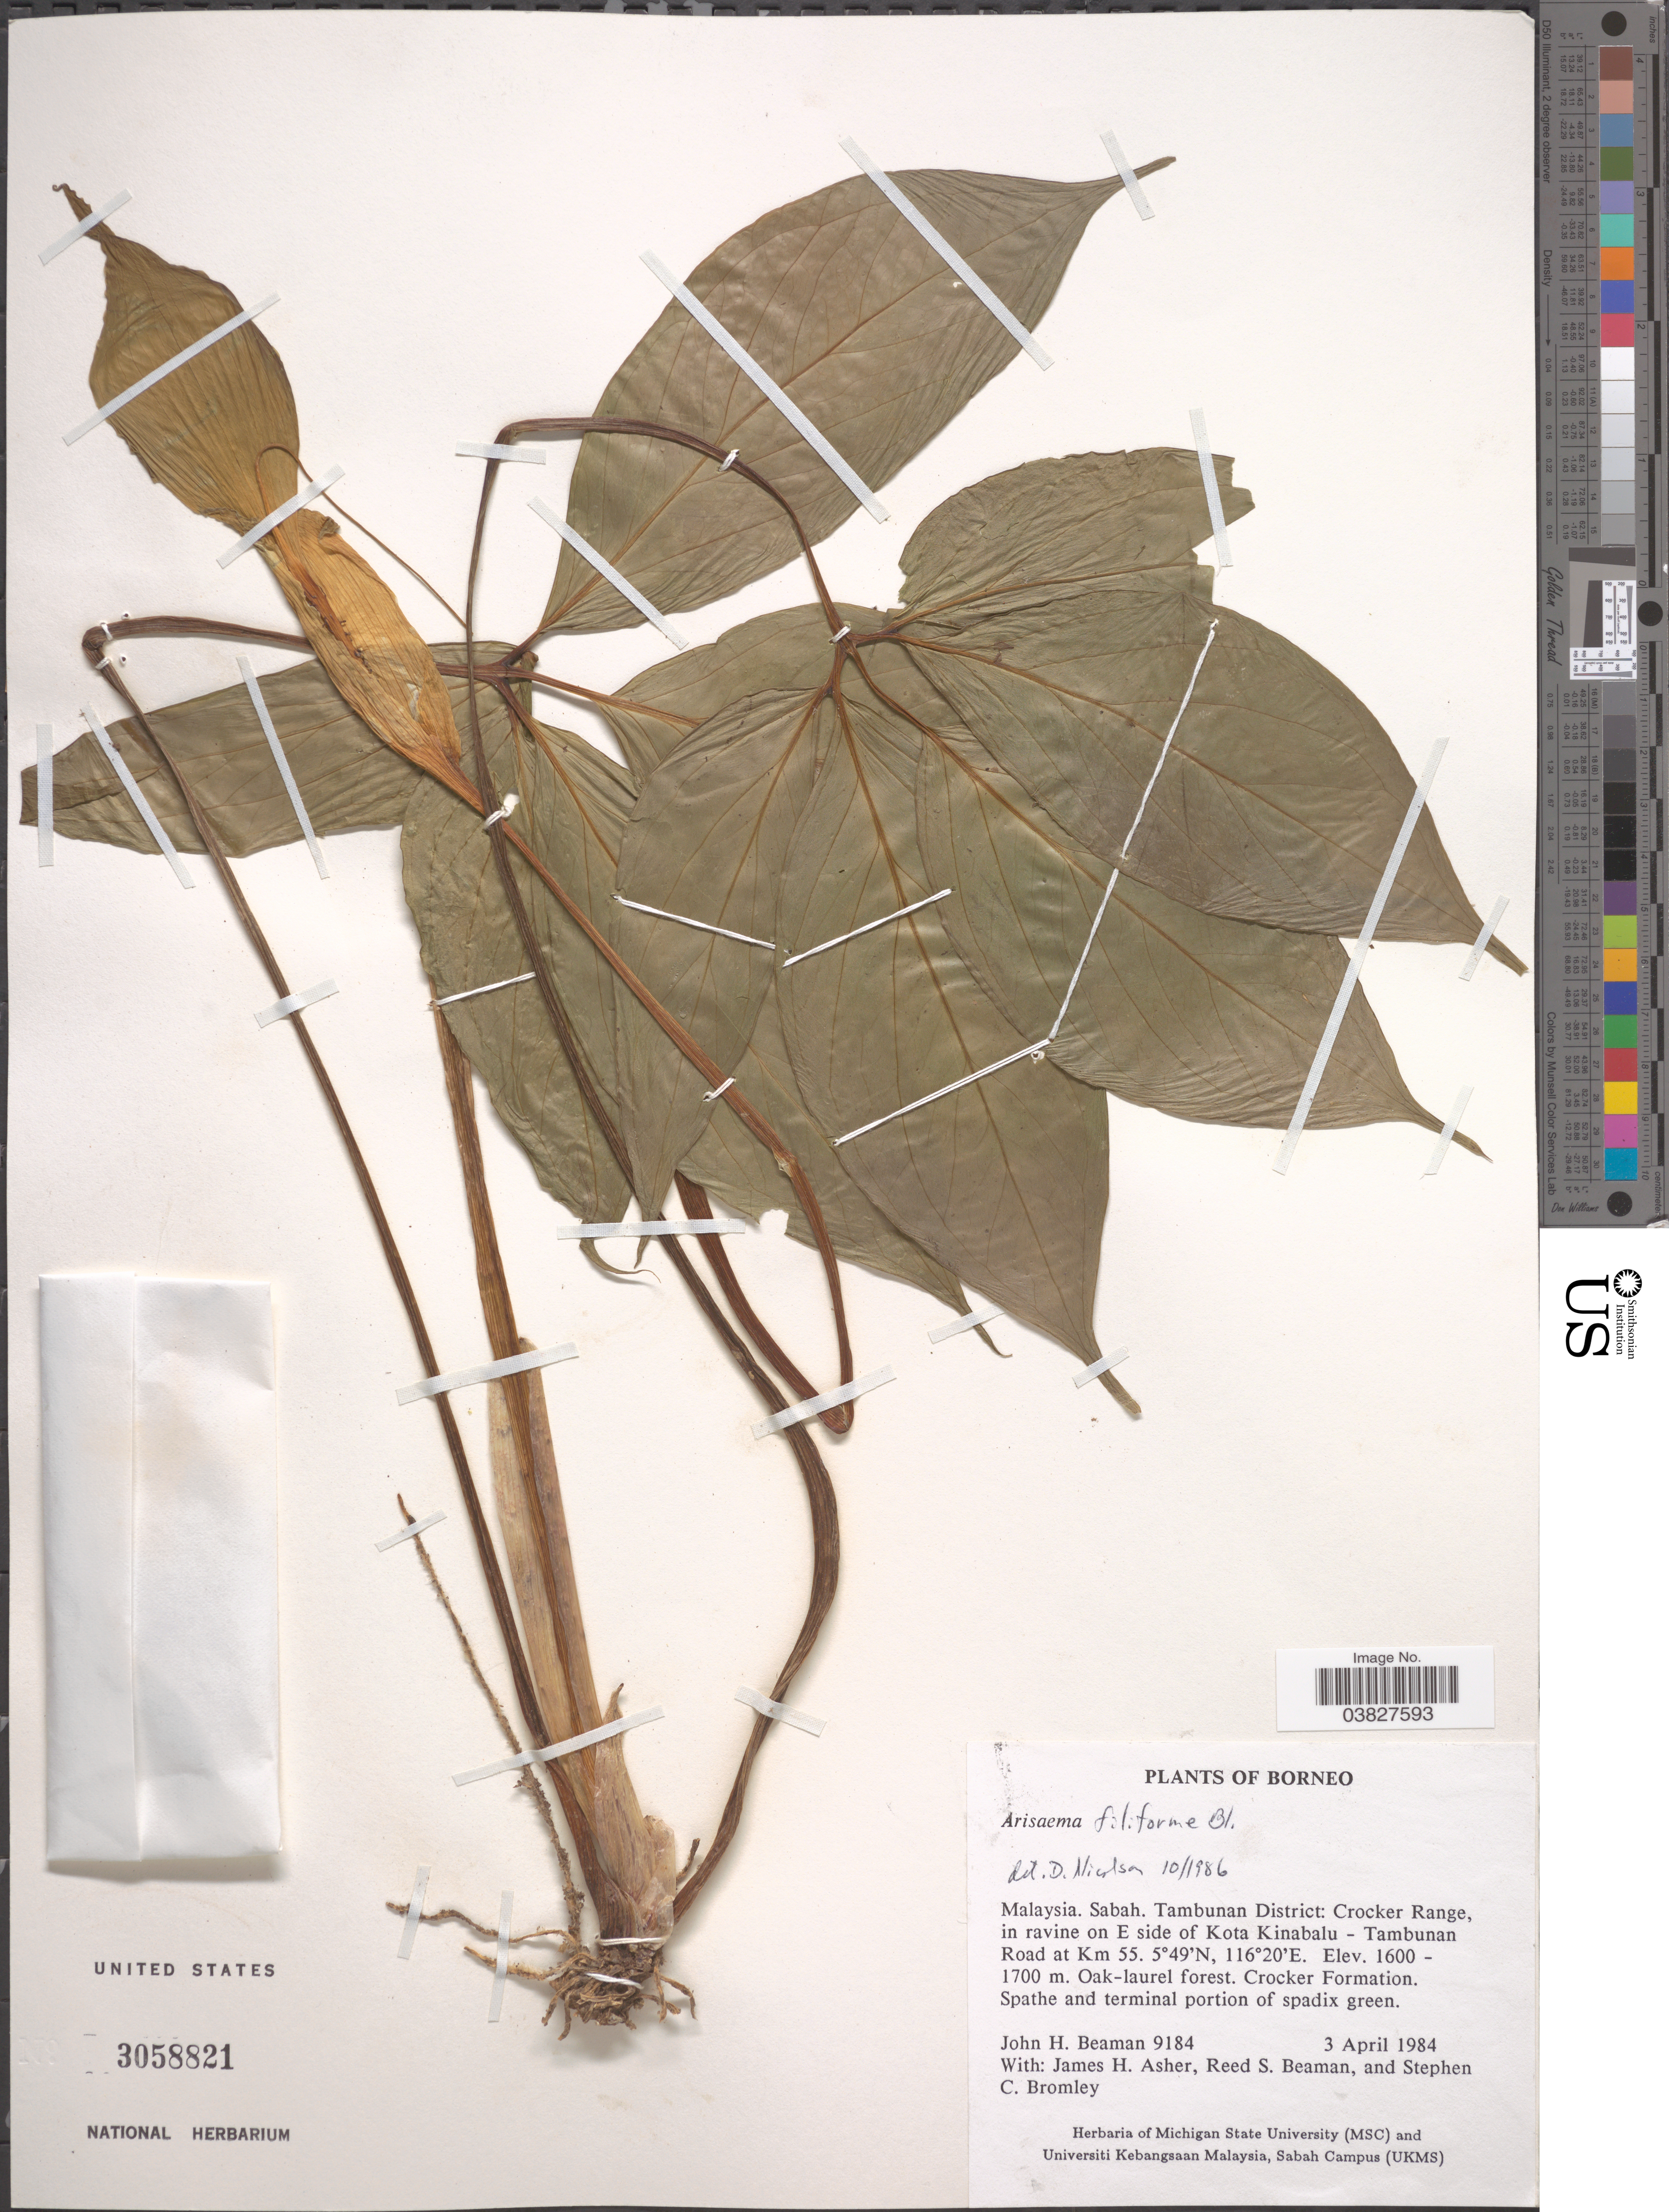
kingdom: Plantae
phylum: Tracheophyta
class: Liliopsida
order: Alismatales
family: Araceae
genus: Arisaema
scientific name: Arisaema filiforme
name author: (Reinw.) Blume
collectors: J. H. Beaman, J. Asher, R. S. Beaman & S. Bromley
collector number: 9184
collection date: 1984-04-03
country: Malaysia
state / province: Sabah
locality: Borneo. Tambunan District: Crocker Range, in ravine on E side of Kota Kinabalu - Tambunan Road at Km 55. Crocker Formation.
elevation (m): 1600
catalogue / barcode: US 3058821